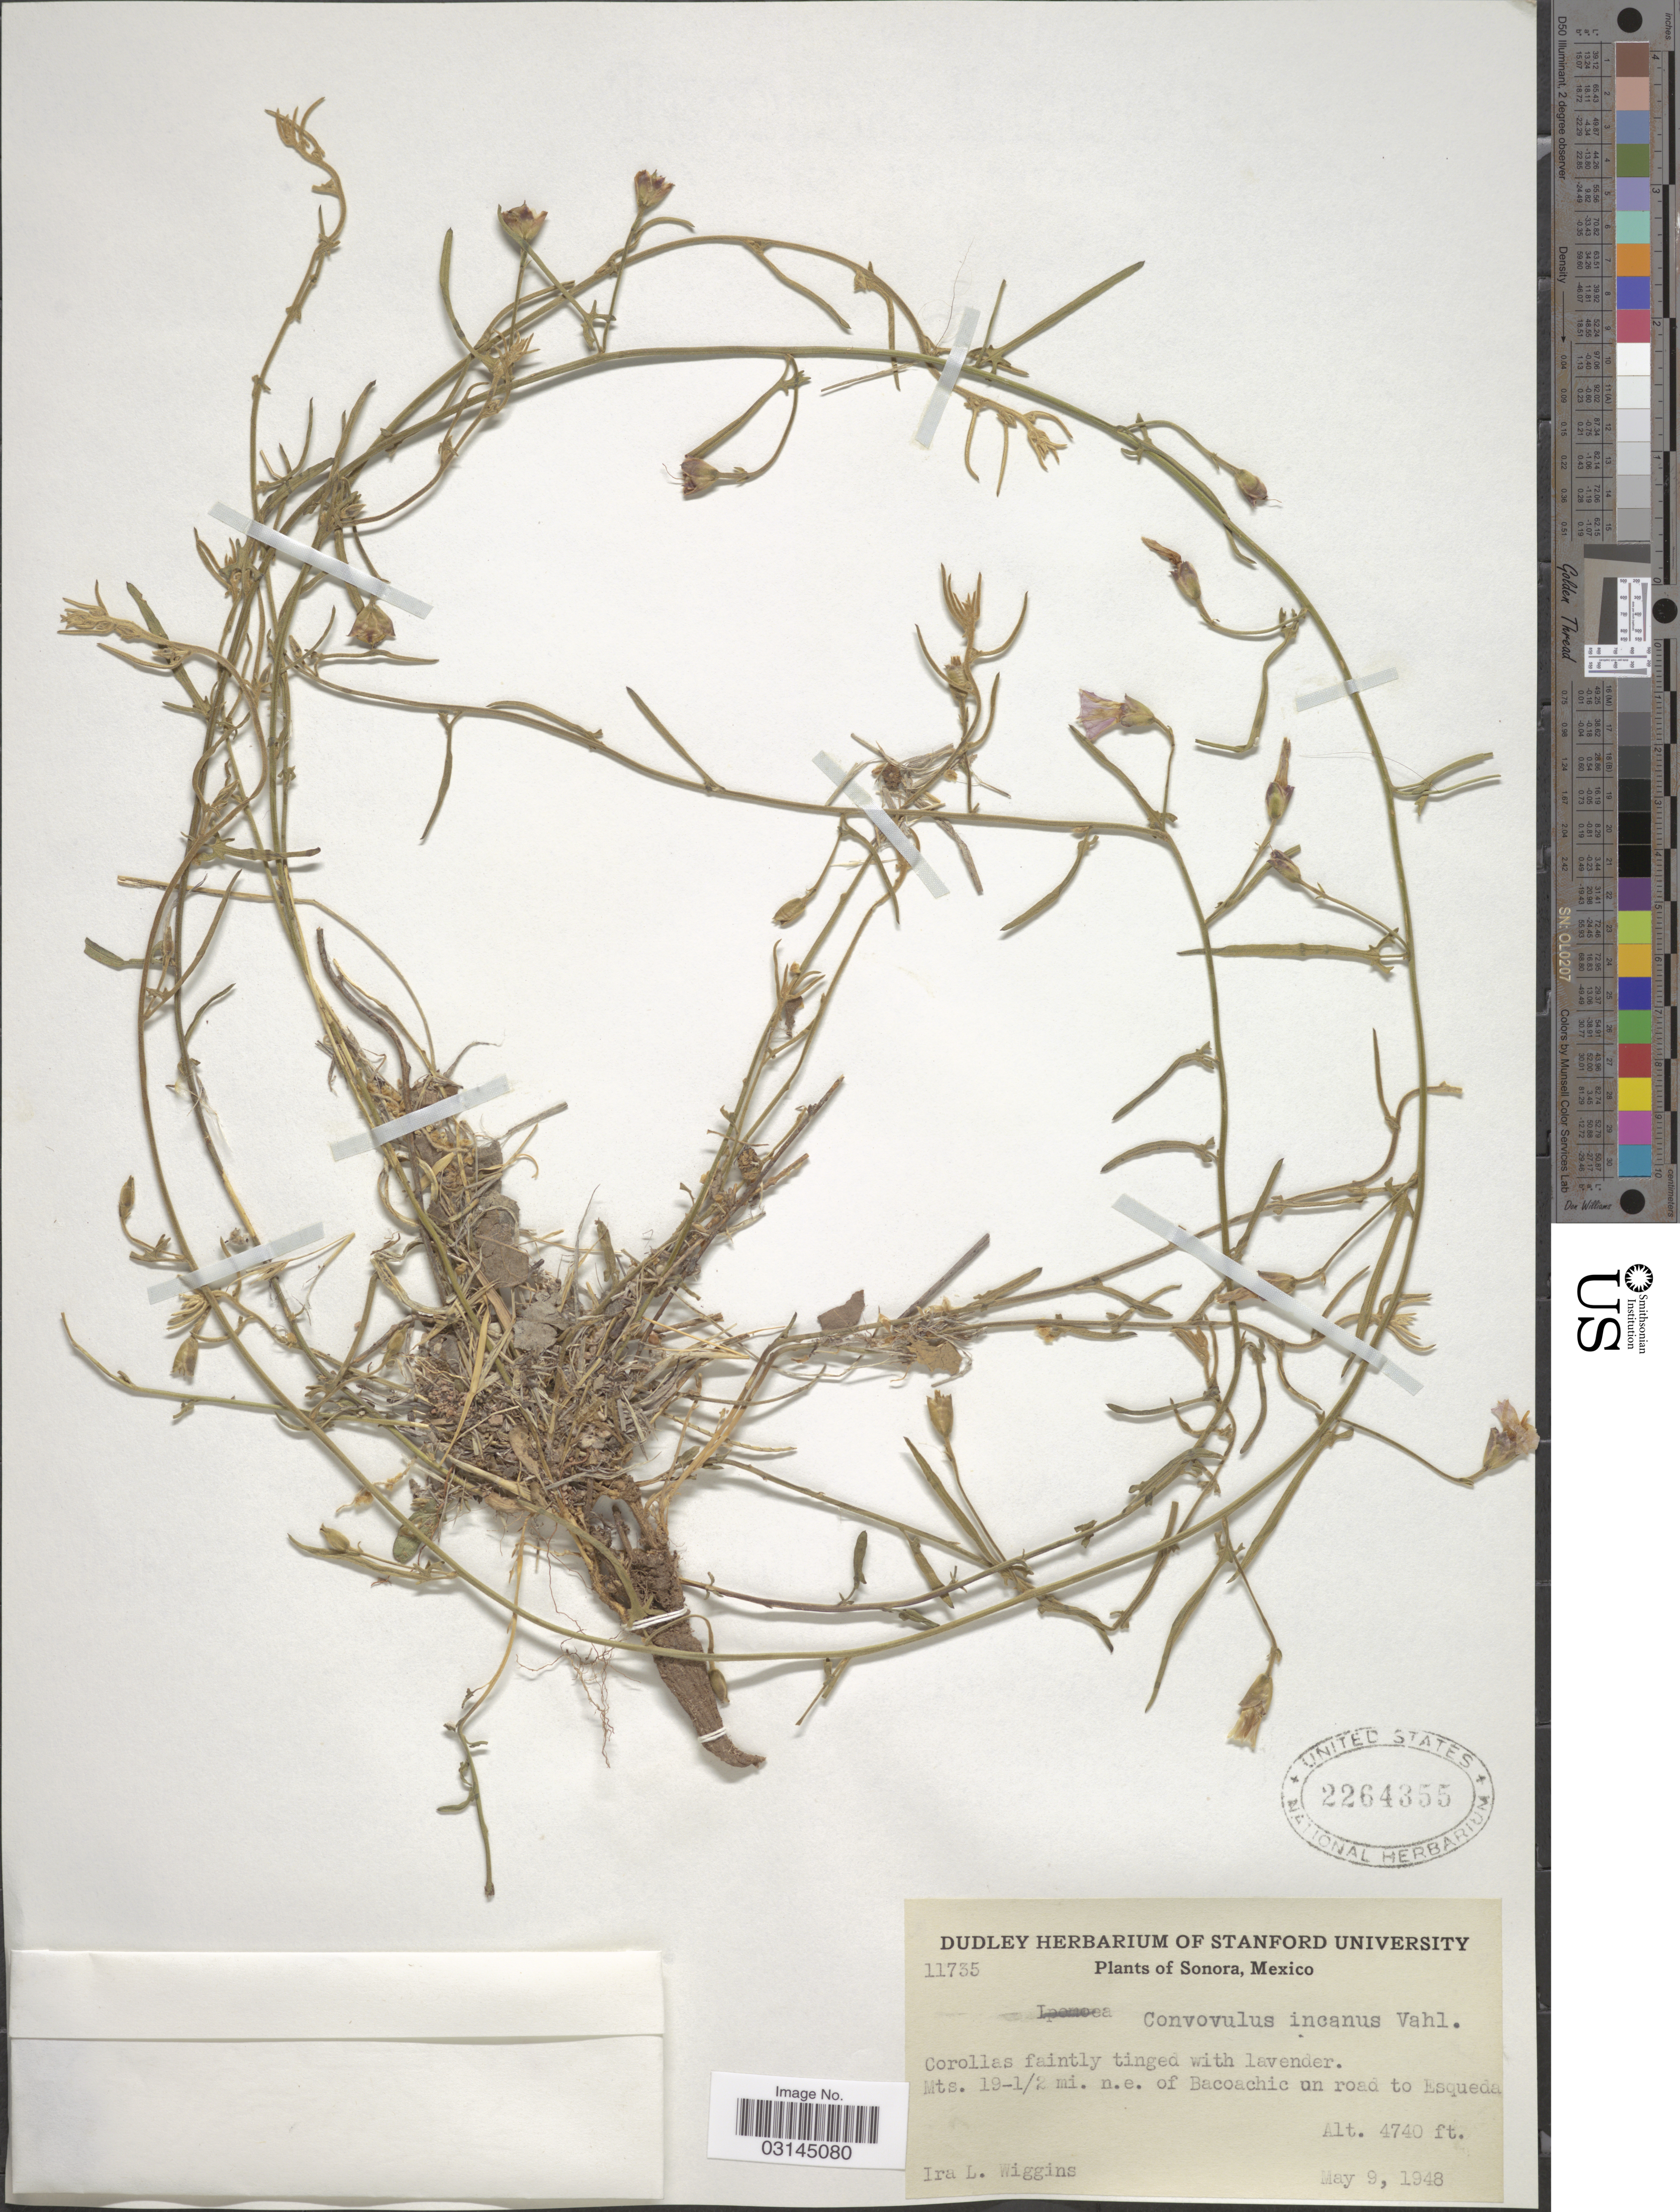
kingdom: Plantae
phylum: Tracheophyta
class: Magnoliopsida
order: Solanales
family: Convolvulaceae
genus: Convolvulus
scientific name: Convolvulus incanus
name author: Vahl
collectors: I. L. Wiggins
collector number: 11735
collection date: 1948-05-09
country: Mexico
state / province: Sonora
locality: Mts. 19-1/2 mi. n. e. of Bacoachic un road to Esqueda.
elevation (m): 1445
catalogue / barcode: US 2264355